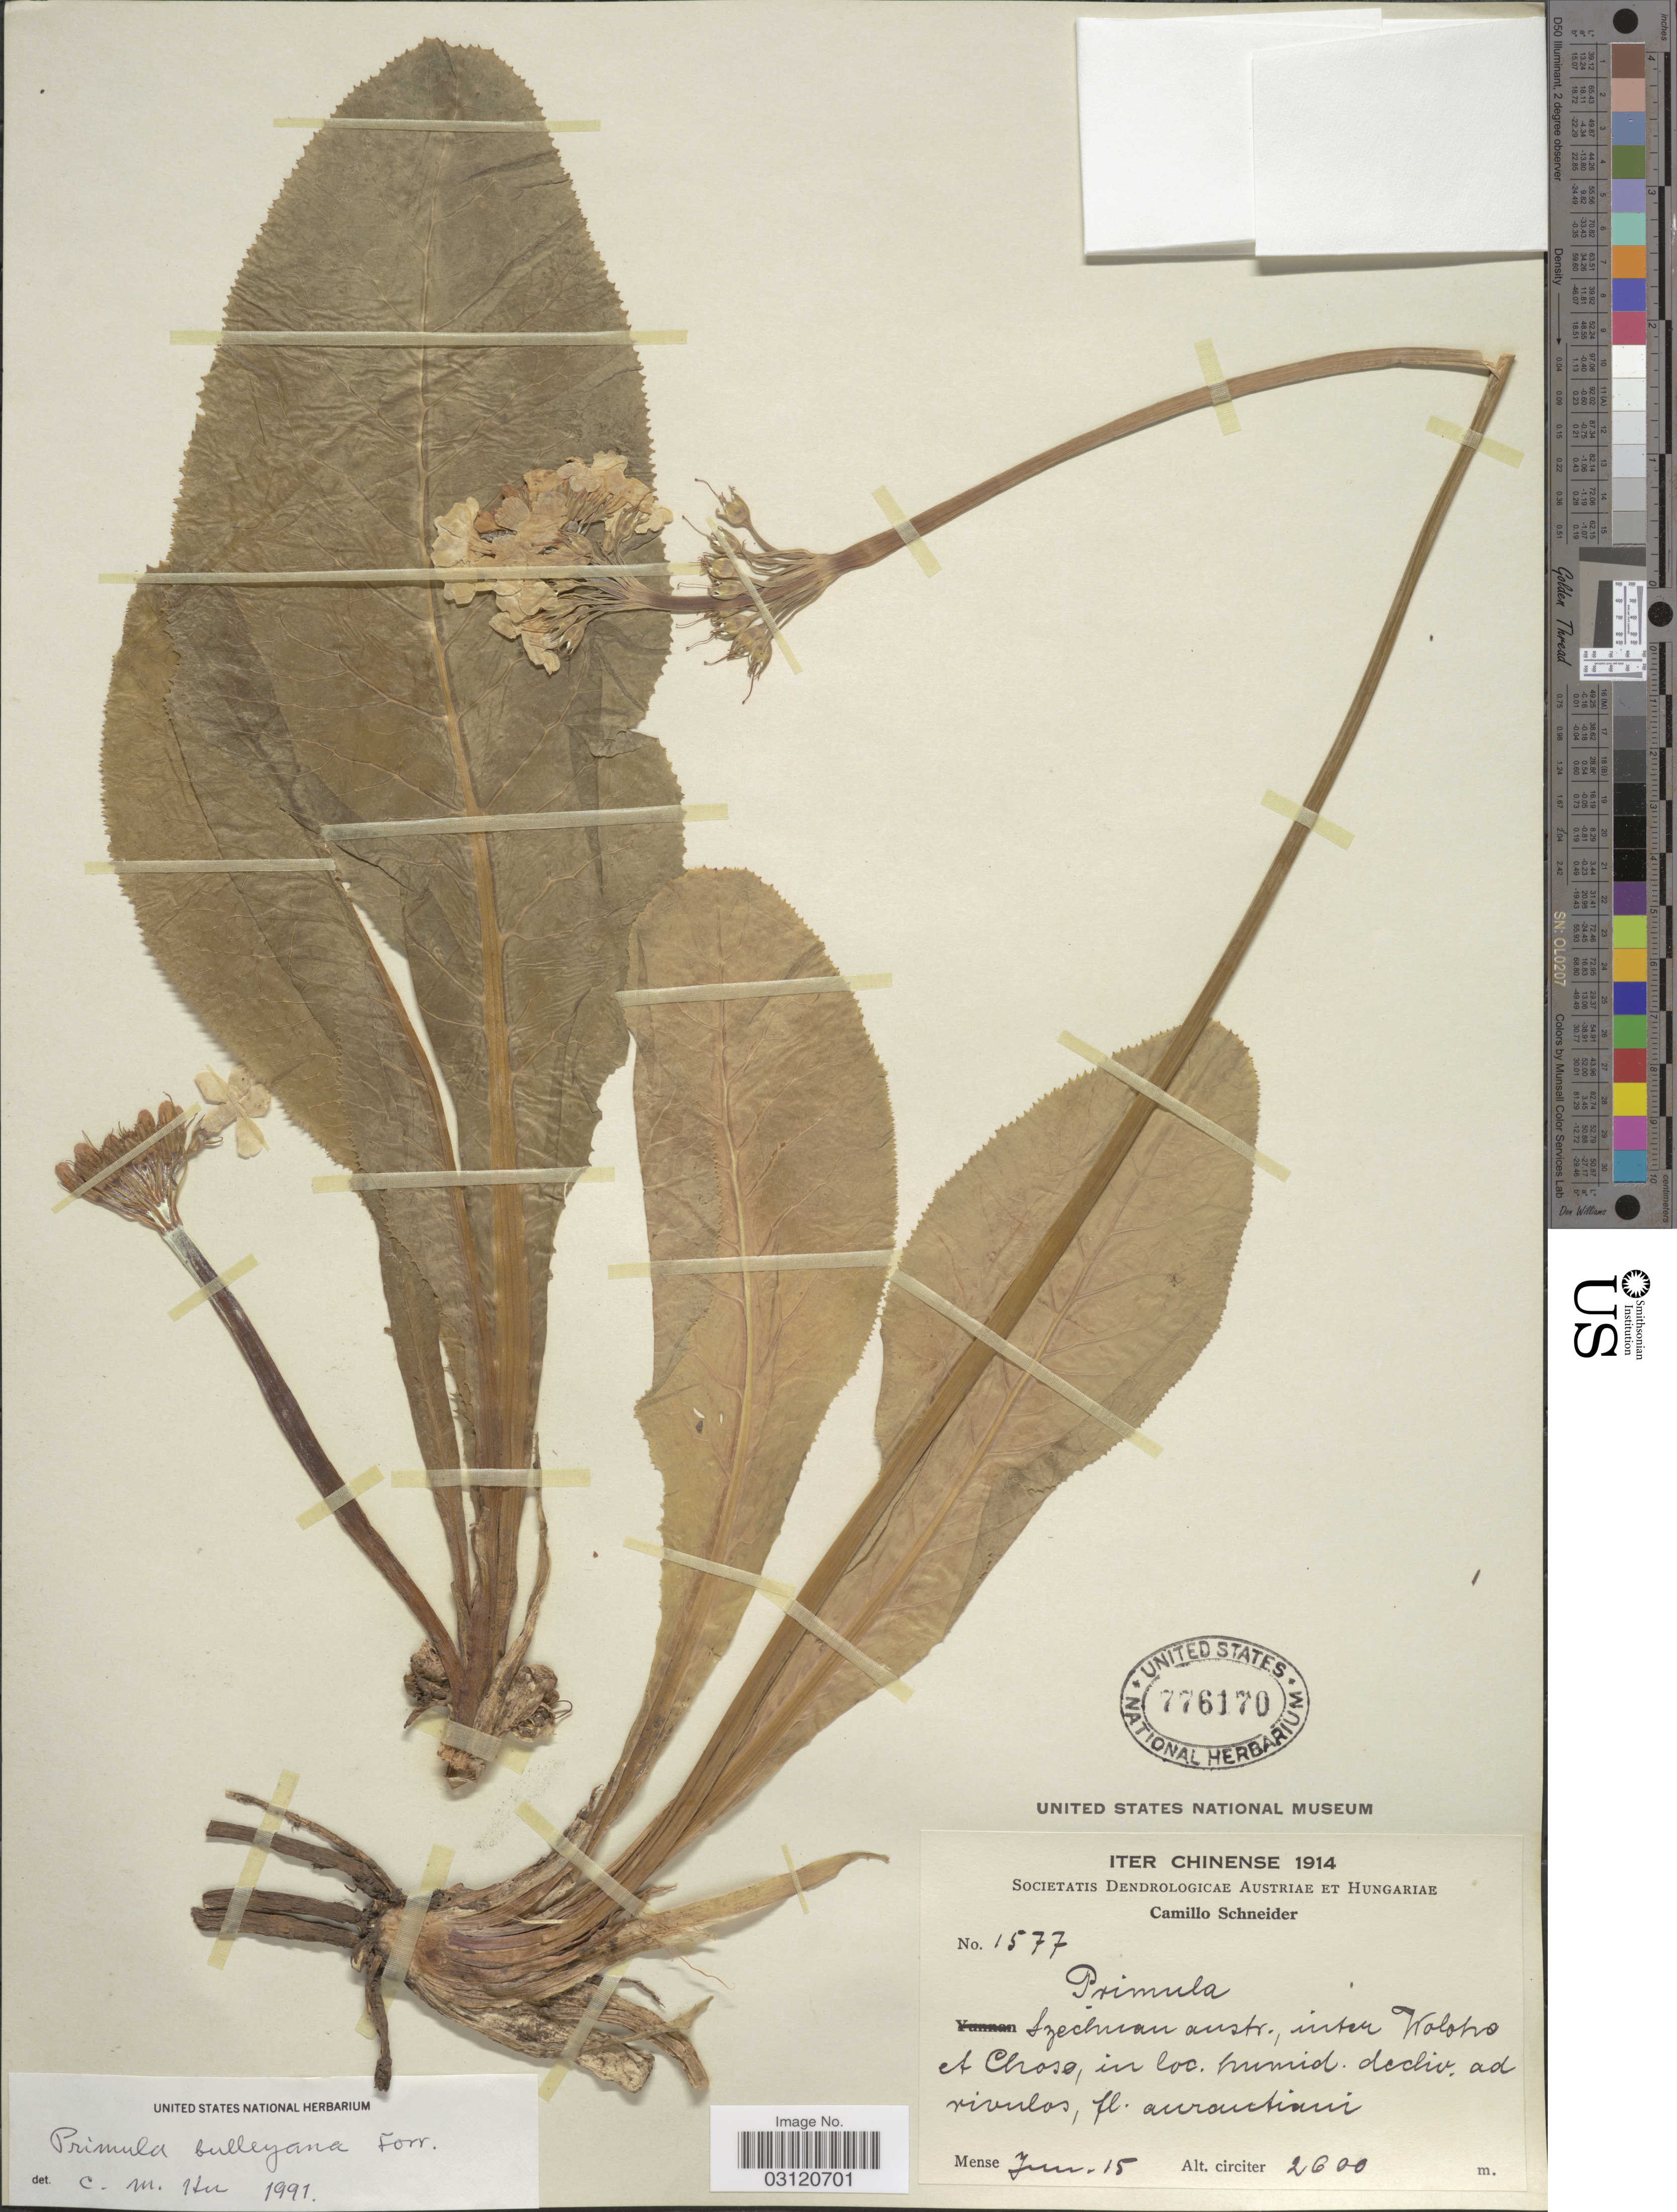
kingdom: Plantae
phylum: Tracheophyta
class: Magnoliopsida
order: Ericales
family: Primulaceae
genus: Primula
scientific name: Primula bulleyana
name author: Forrest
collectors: C. K. Schneider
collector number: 1577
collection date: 1914-06-15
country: China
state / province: Sichuan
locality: Szechuan austr., inter Woloho et Choso.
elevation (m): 2600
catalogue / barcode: US 776170